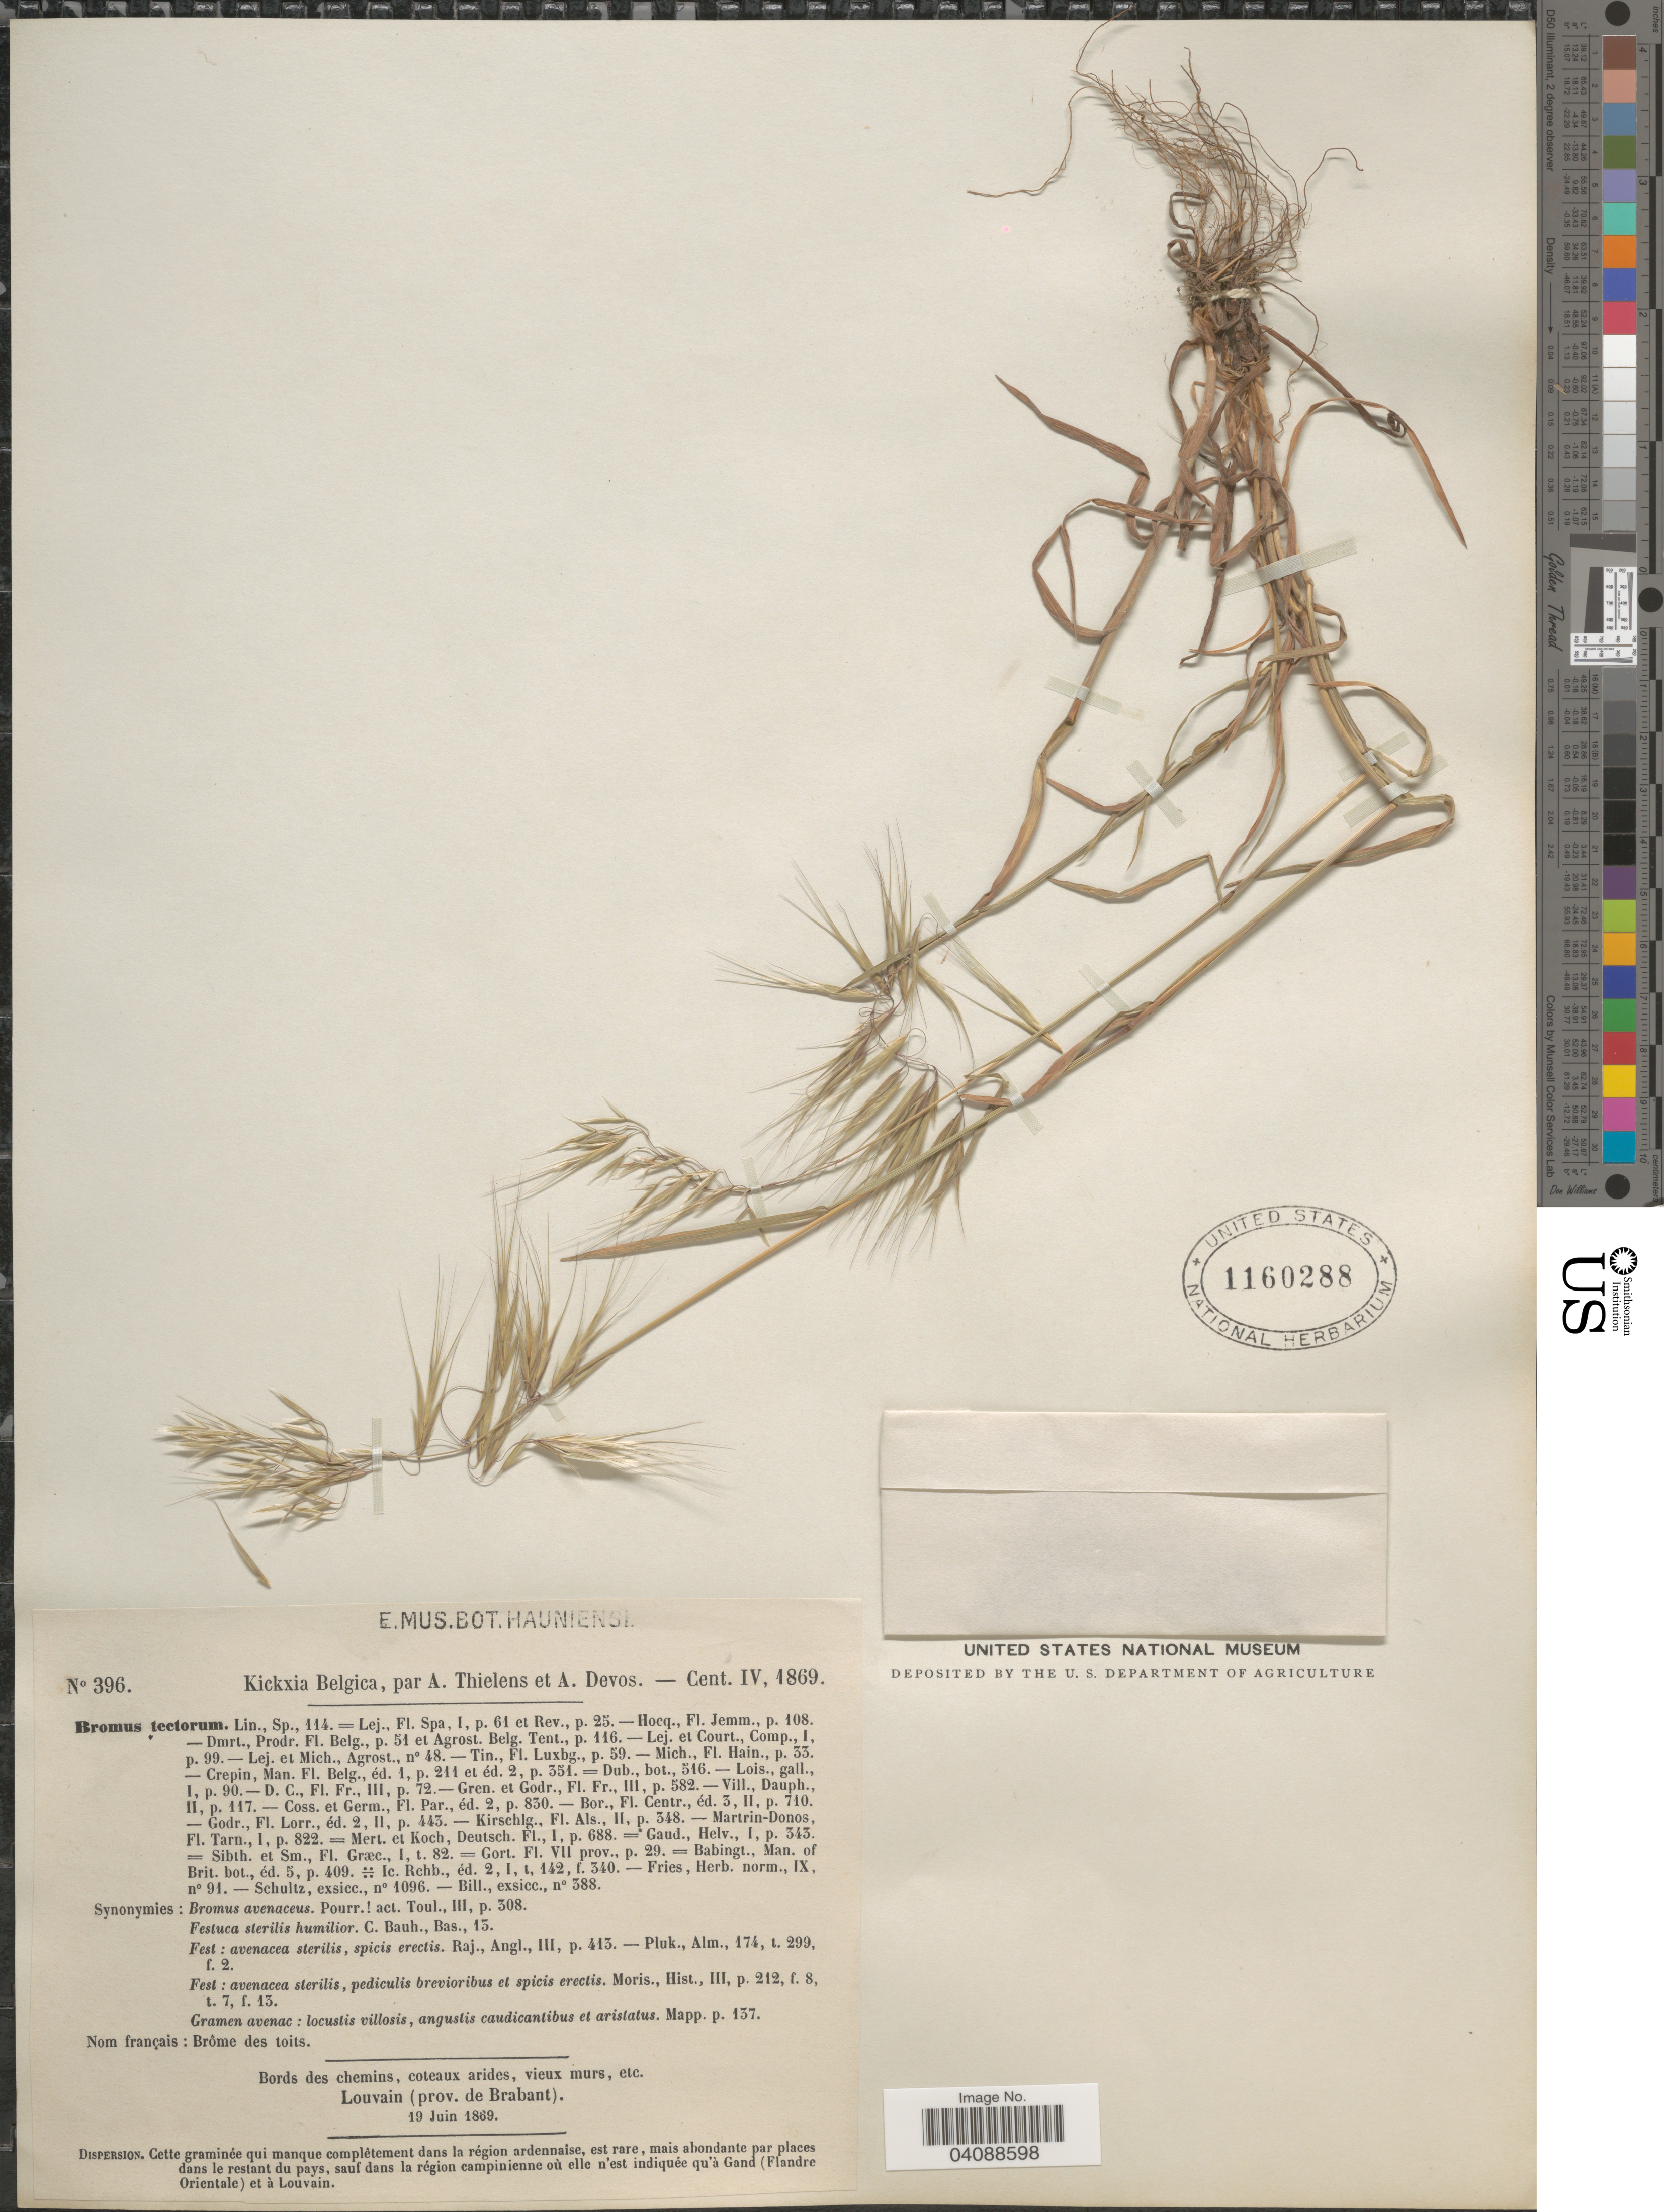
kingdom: Plantae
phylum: Tracheophyta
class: Liliopsida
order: Poales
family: Poaceae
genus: Bromus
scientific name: Bromus tectorum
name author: L.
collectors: A. Thielens & A. deVos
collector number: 396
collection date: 1869-06-19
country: Belgium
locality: Kickxia Belgica. [unsure placement] Louvain (prov. de Brabant).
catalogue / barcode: US 1160288